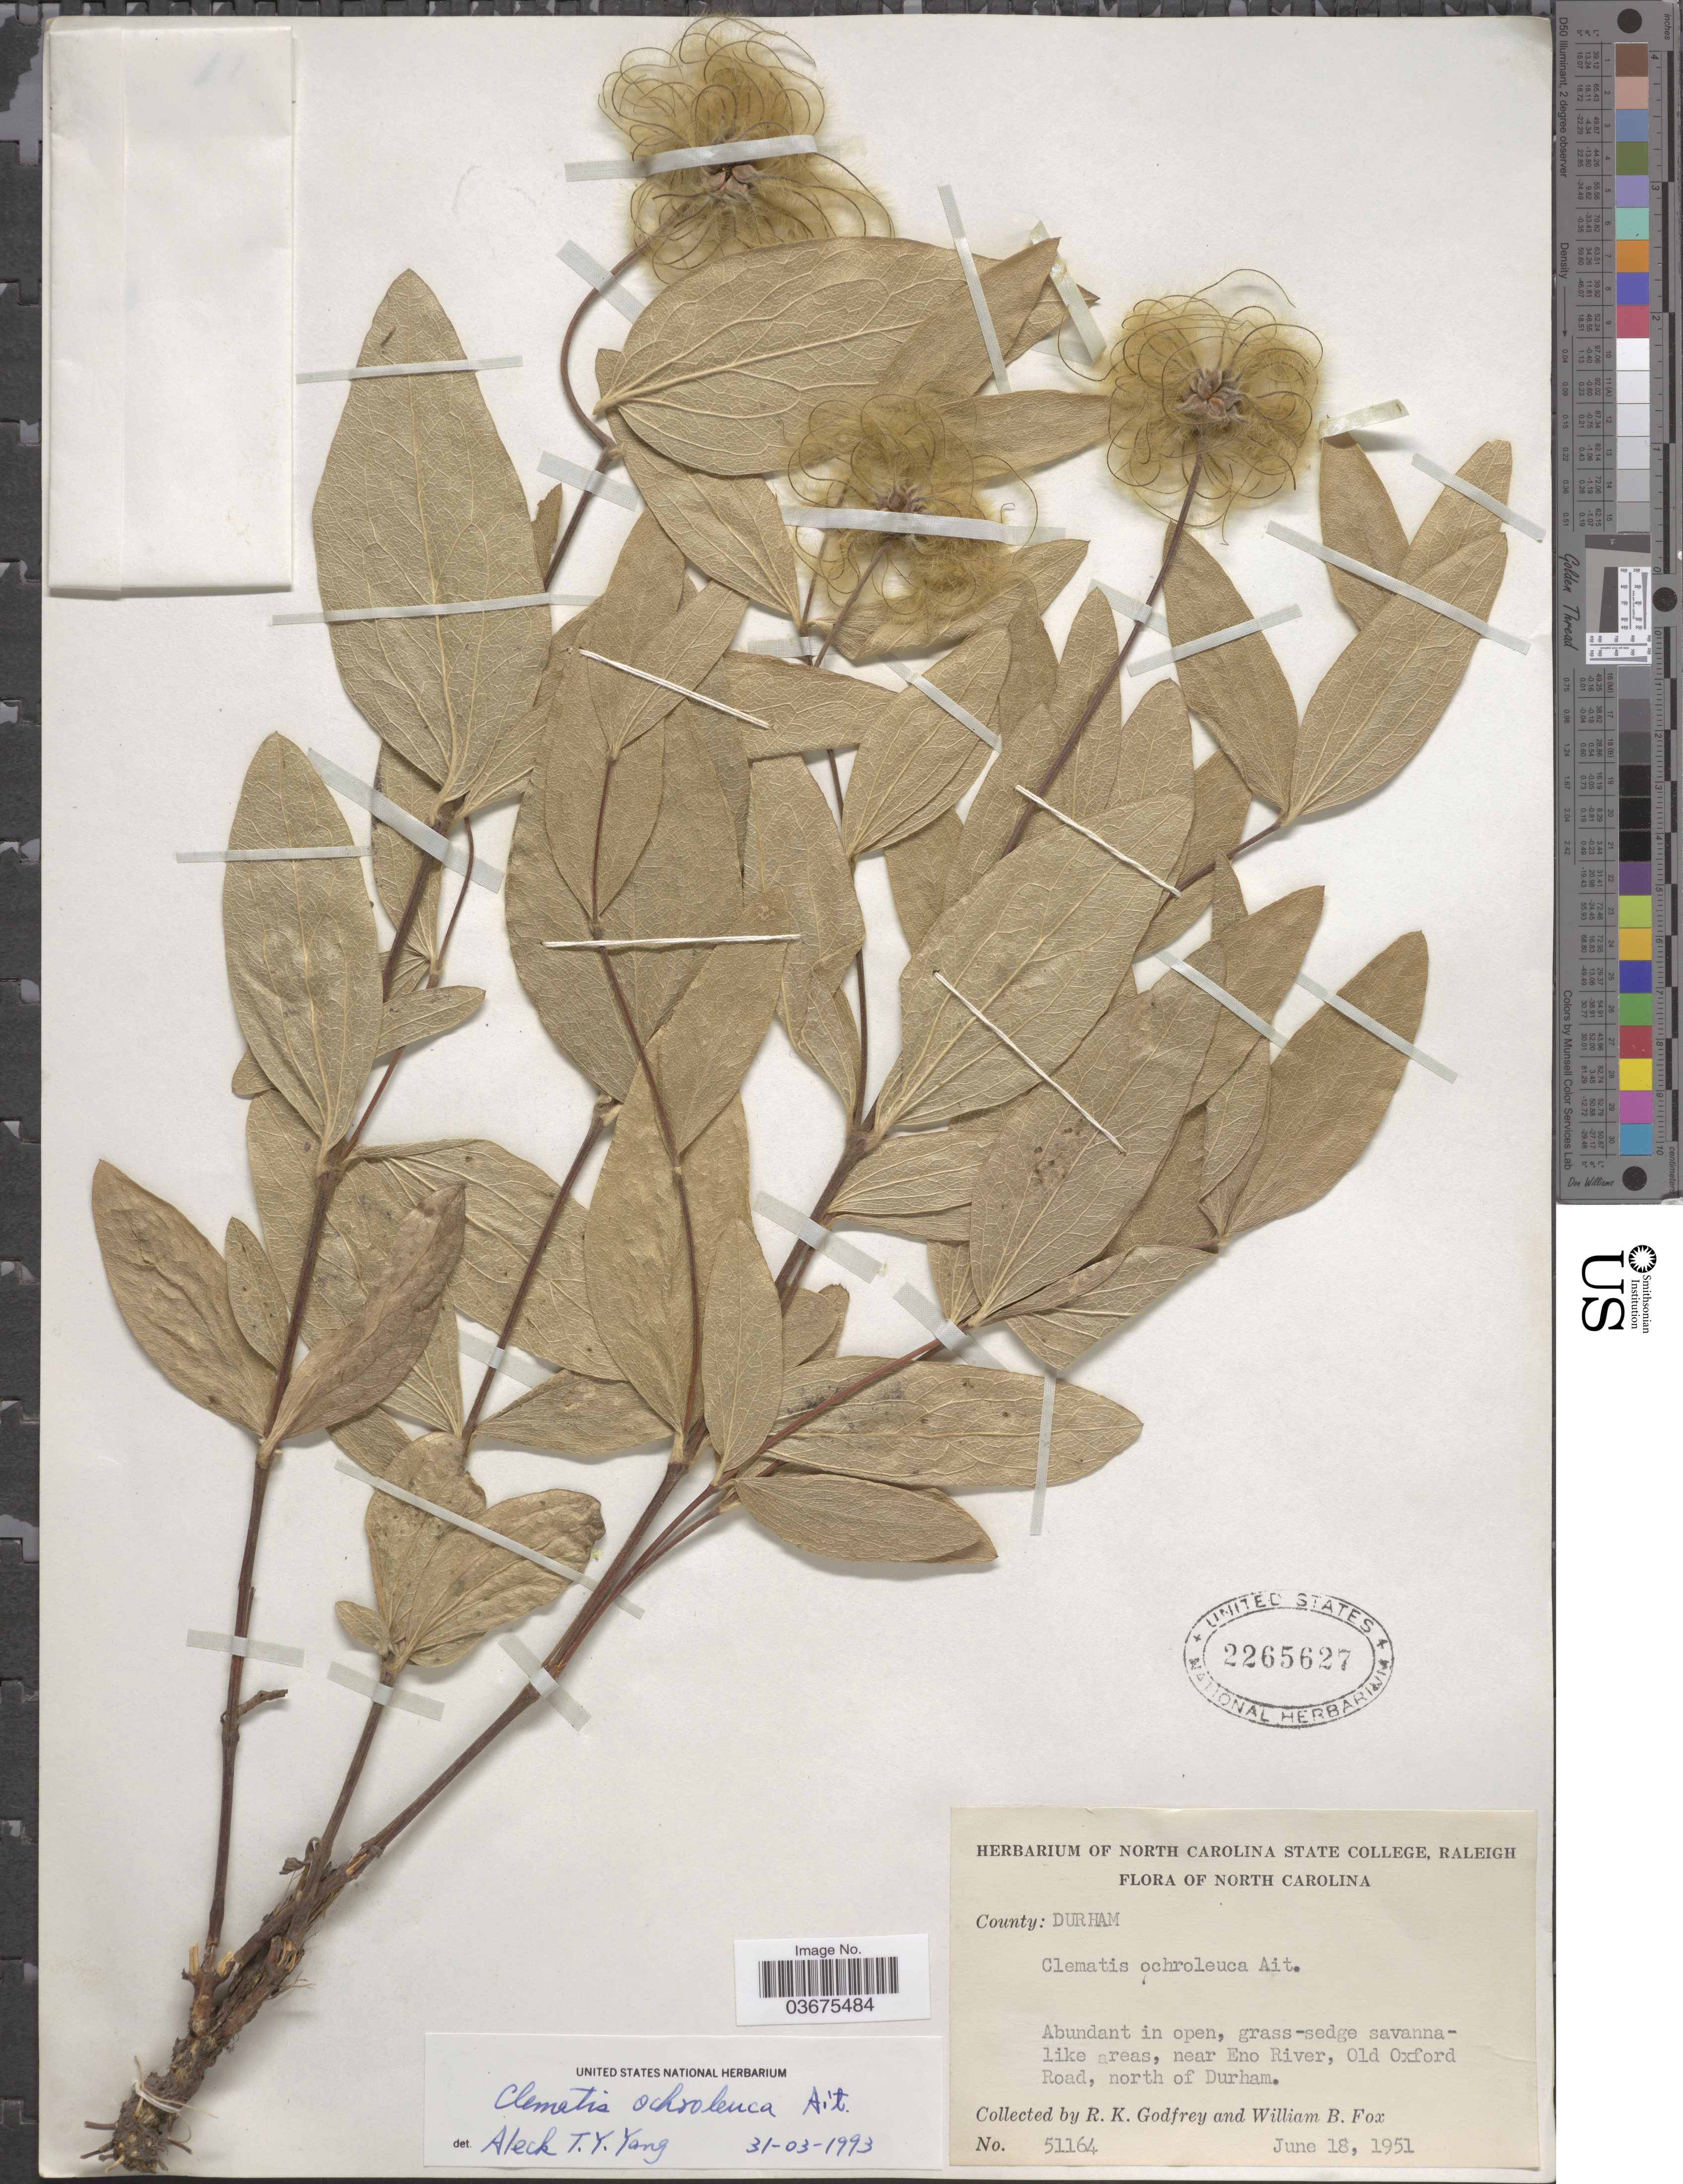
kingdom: Plantae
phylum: Tracheophyta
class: Magnoliopsida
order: Ranunculales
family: Ranunculaceae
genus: Clematis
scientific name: Clematis ochroleuca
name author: Aiton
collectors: R. K. Godfrey & W. Fox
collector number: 51164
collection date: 1951-06-18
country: United States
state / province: North Carolina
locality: County: Durham. Near Eno River, Old Oxford Road, north of Durham.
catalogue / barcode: US 2265627